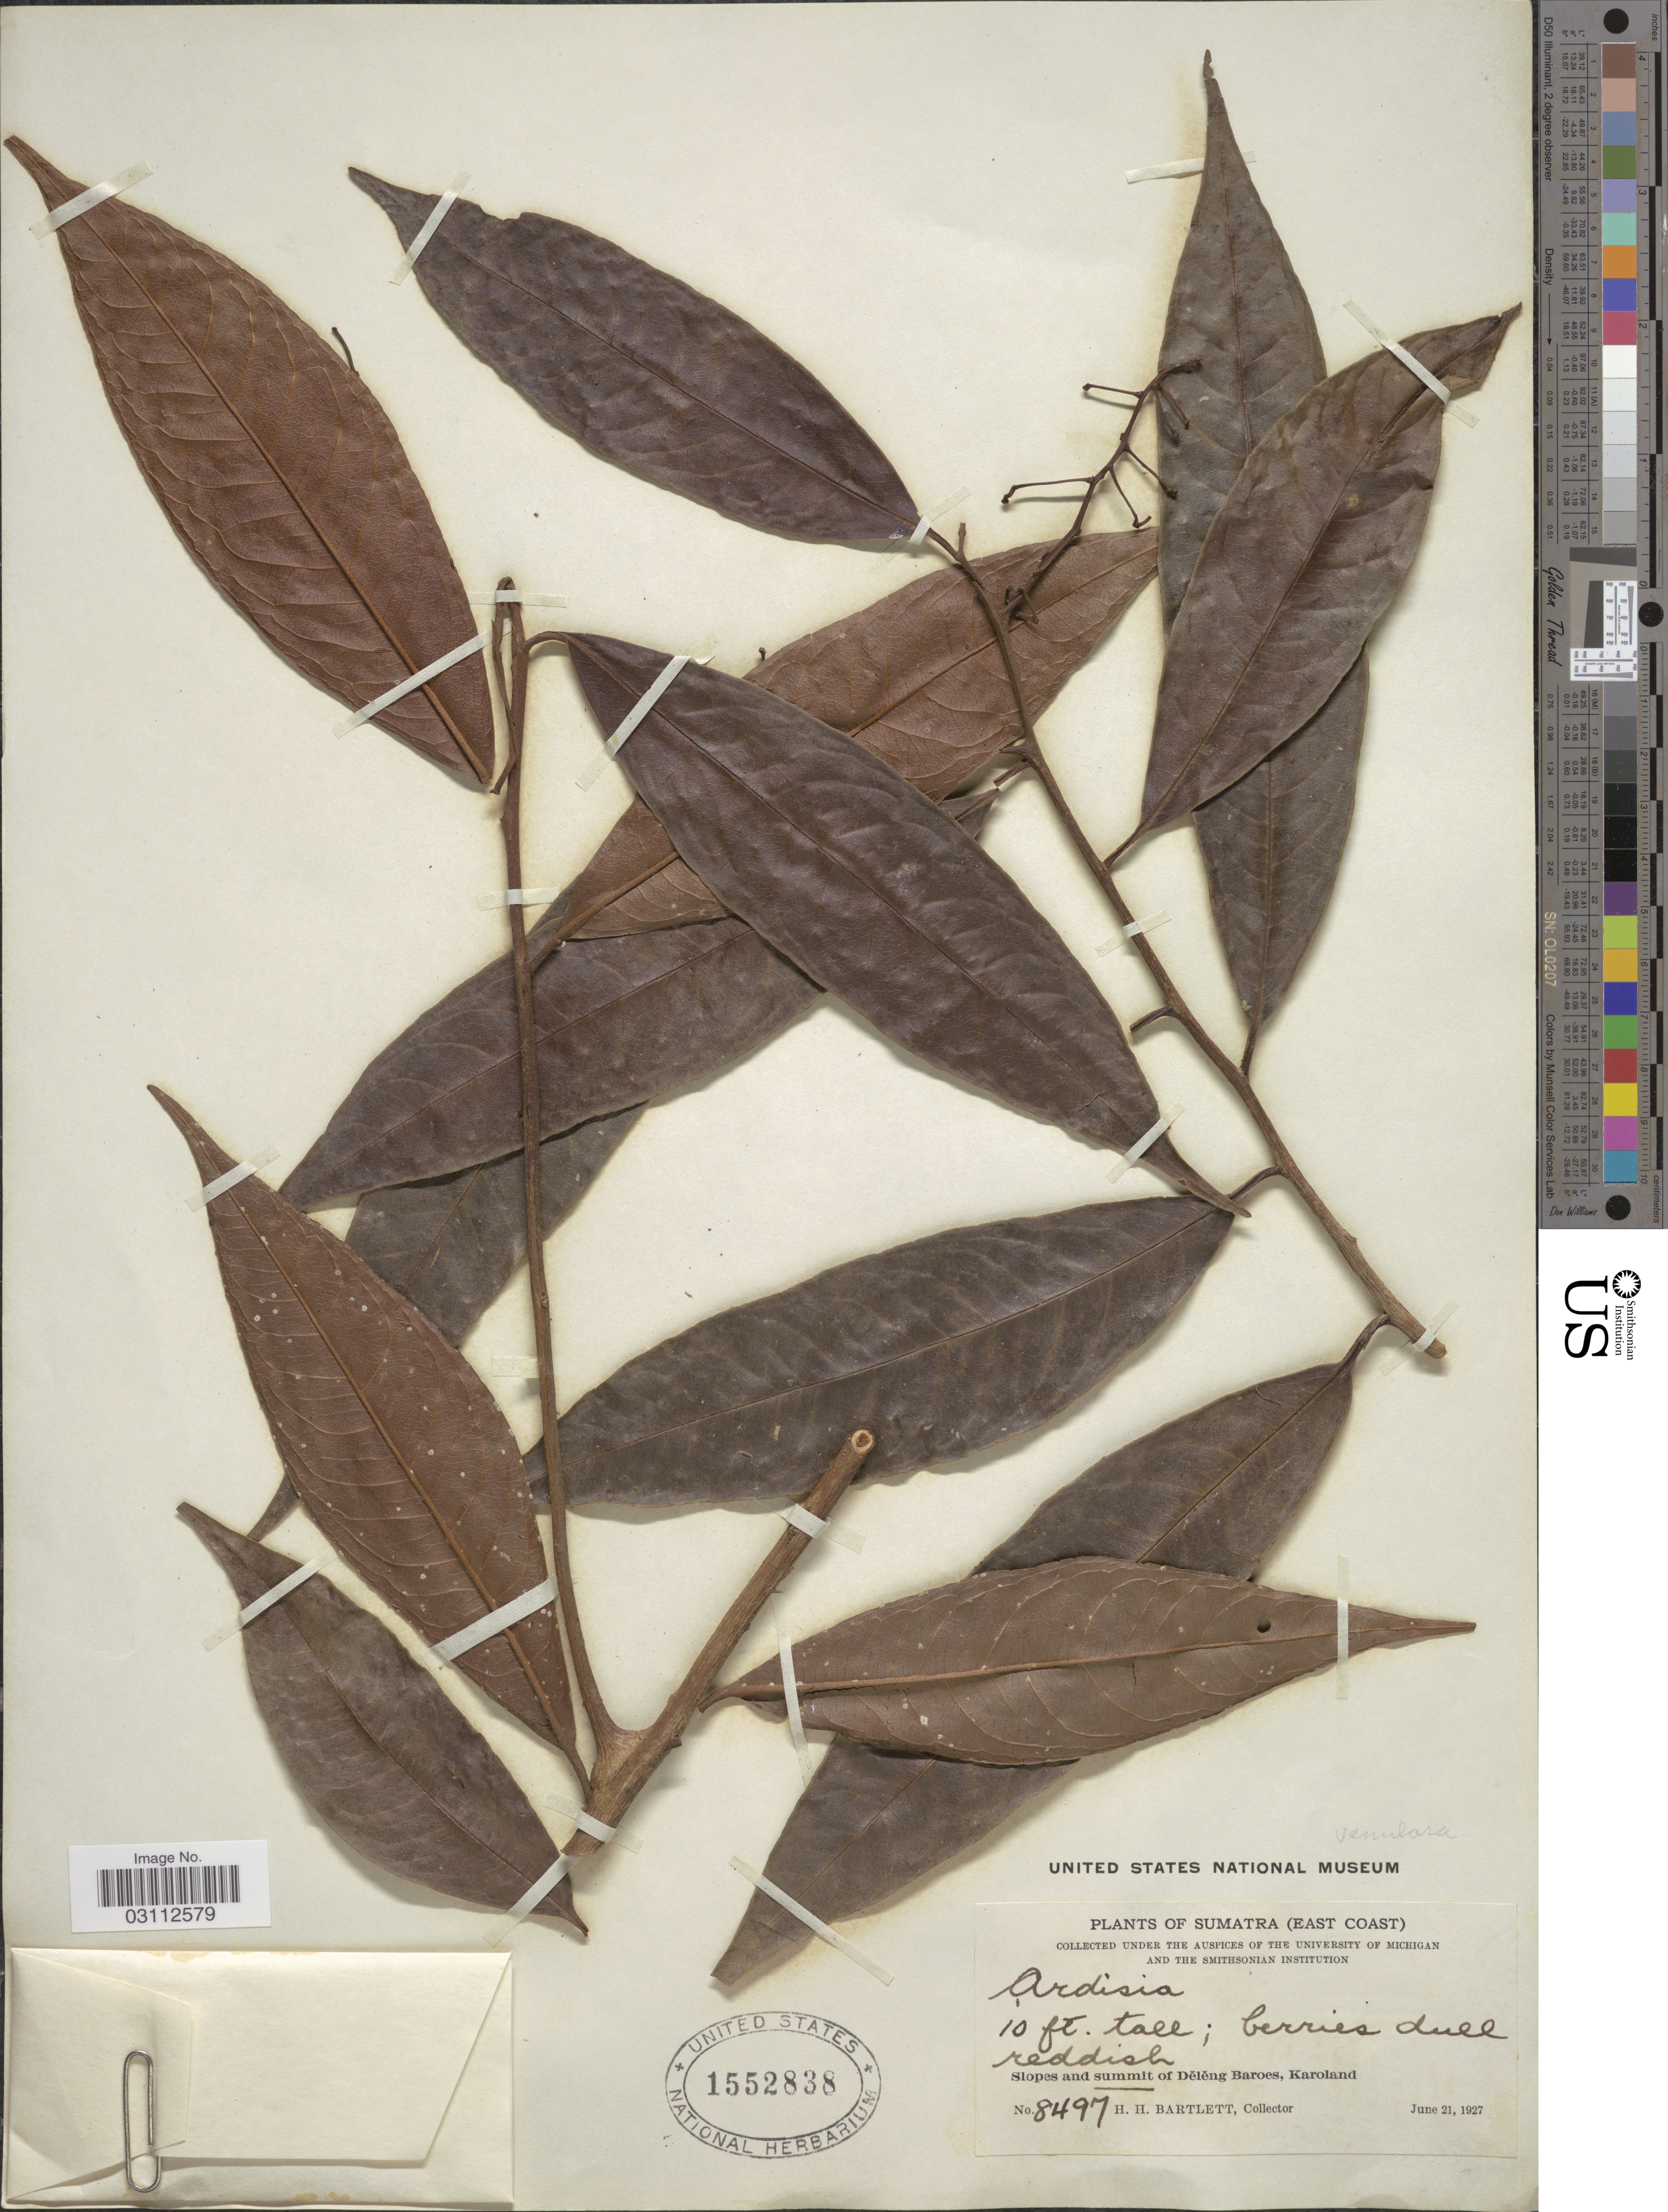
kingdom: Plantae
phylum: Tracheophyta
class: Magnoliopsida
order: Ericales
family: Primulaceae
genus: Ardisia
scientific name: Ardisia venulosa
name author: C.M. Hu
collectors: H. H. Bartlett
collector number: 8497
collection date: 1927-06-21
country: Indonesia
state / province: Sumatra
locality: (East Coast). Slopes and summit of Deleng Baroes, Karoland.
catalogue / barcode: US 1552838